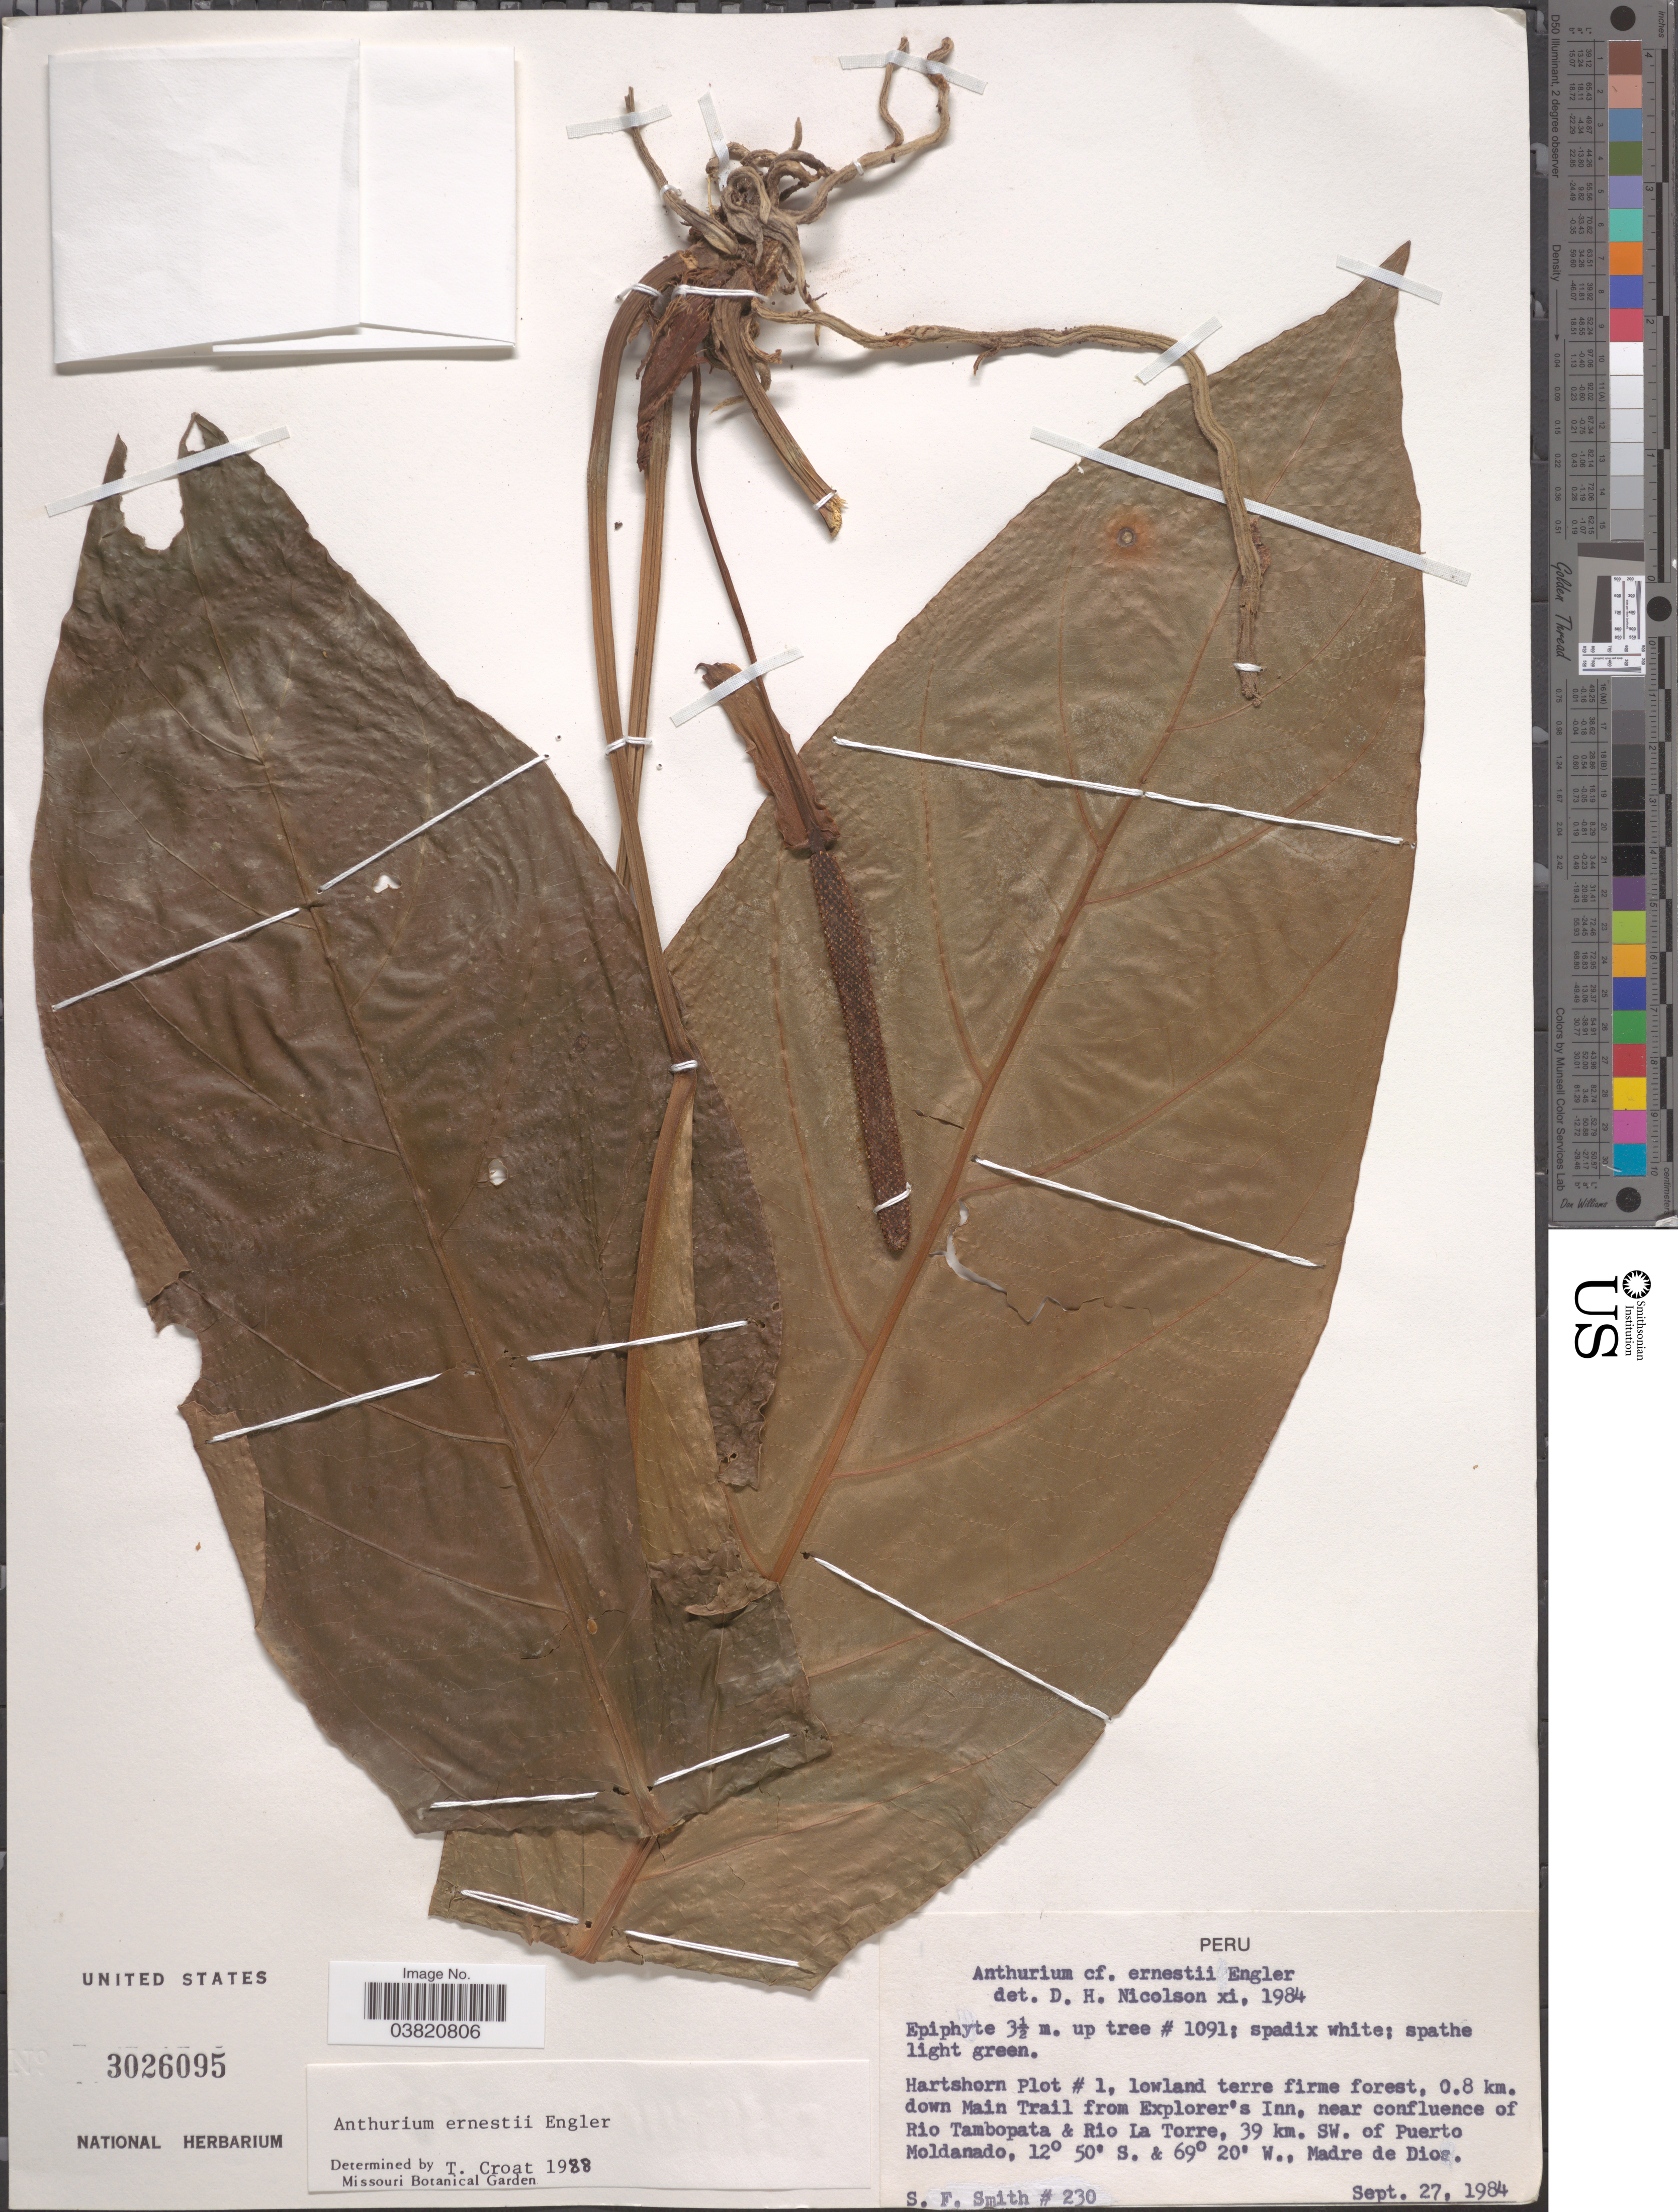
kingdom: Plantae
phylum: Tracheophyta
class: Liliopsida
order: Alismatales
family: Araceae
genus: Anthurium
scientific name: Anthurium eminens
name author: Schott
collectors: S.F. Smith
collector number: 230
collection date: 1984-09-27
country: Peru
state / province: Madre de Dios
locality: Hartshorn Plot # 1, 0.8 km. down Main Trail from Explorer's Inn, near confluence of Rio Tambopata & Rio La Torre, 39 km. SW. of Puerto Moldanado.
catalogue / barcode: US 3026095